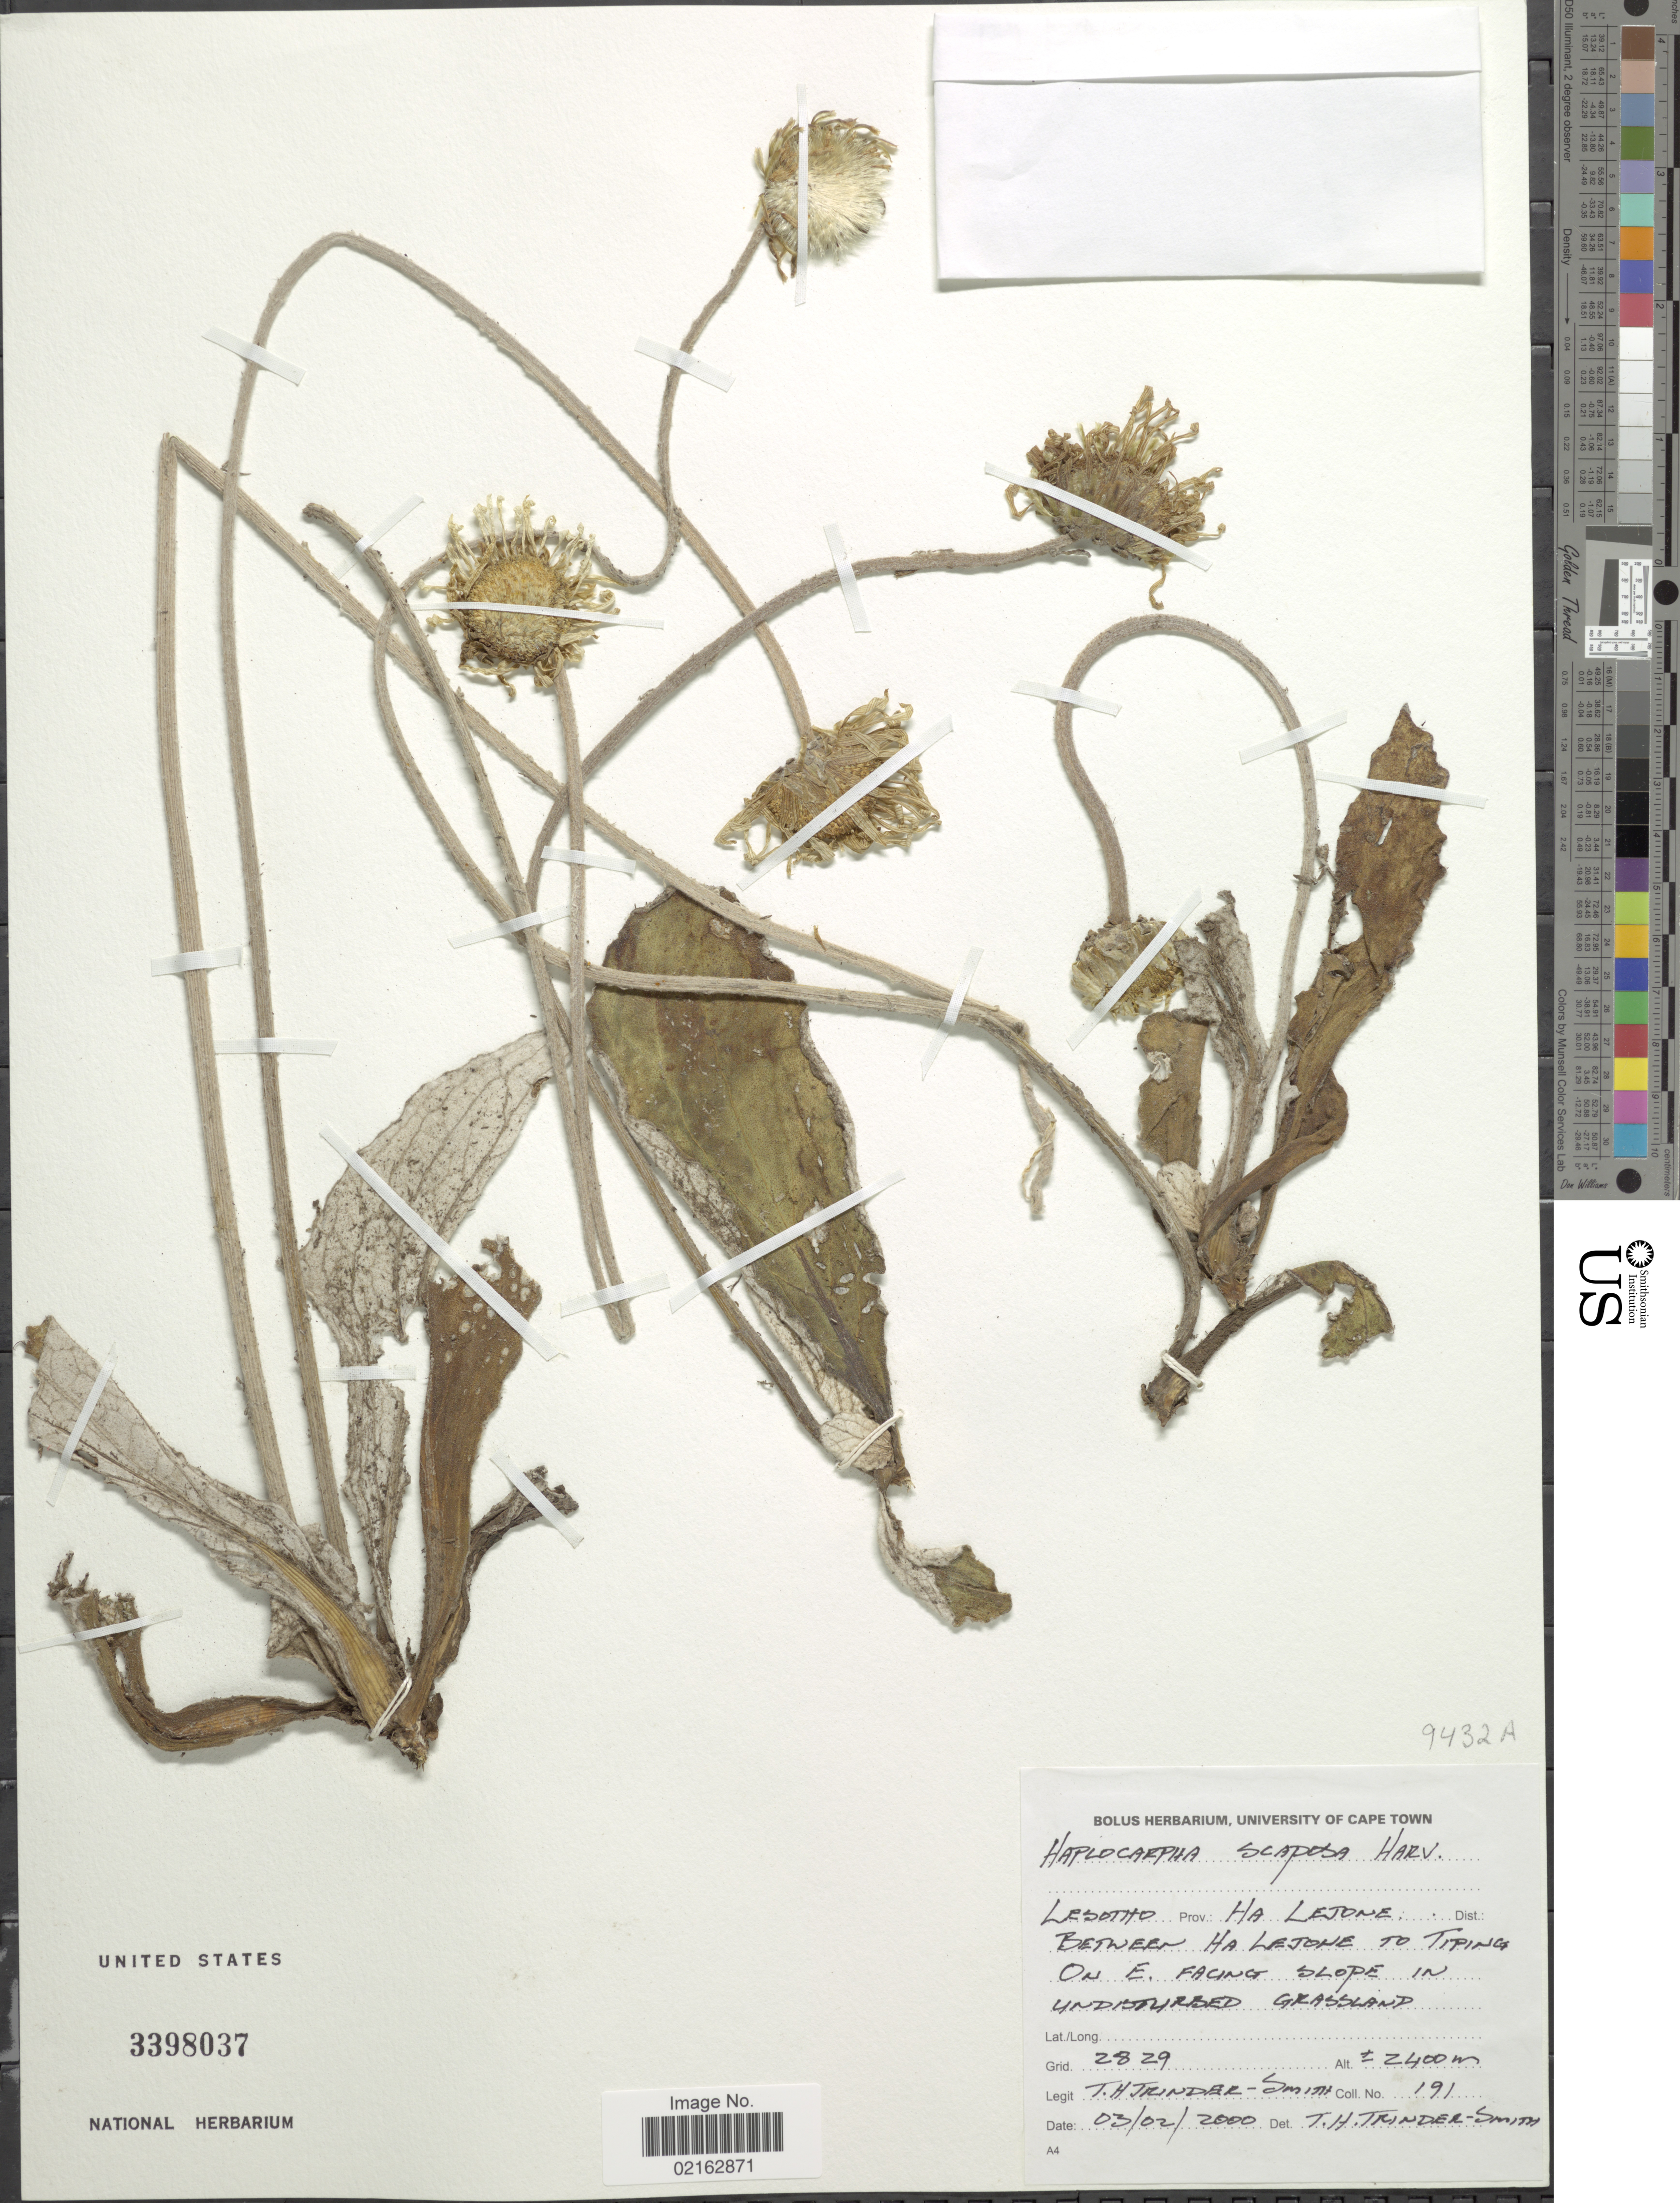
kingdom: Plantae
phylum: Tracheophyta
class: Magnoliopsida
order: Asterales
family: Asteraceae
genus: Haplocarpha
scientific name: Haplocarpha scaposa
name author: Harv.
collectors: T. H. Trinder-Smith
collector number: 191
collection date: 2000-02-03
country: Lesotho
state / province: Leribe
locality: Between Ha Lejone to Tiping on E. facing slope in undisturbed grassland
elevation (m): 2400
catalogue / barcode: US 3398037